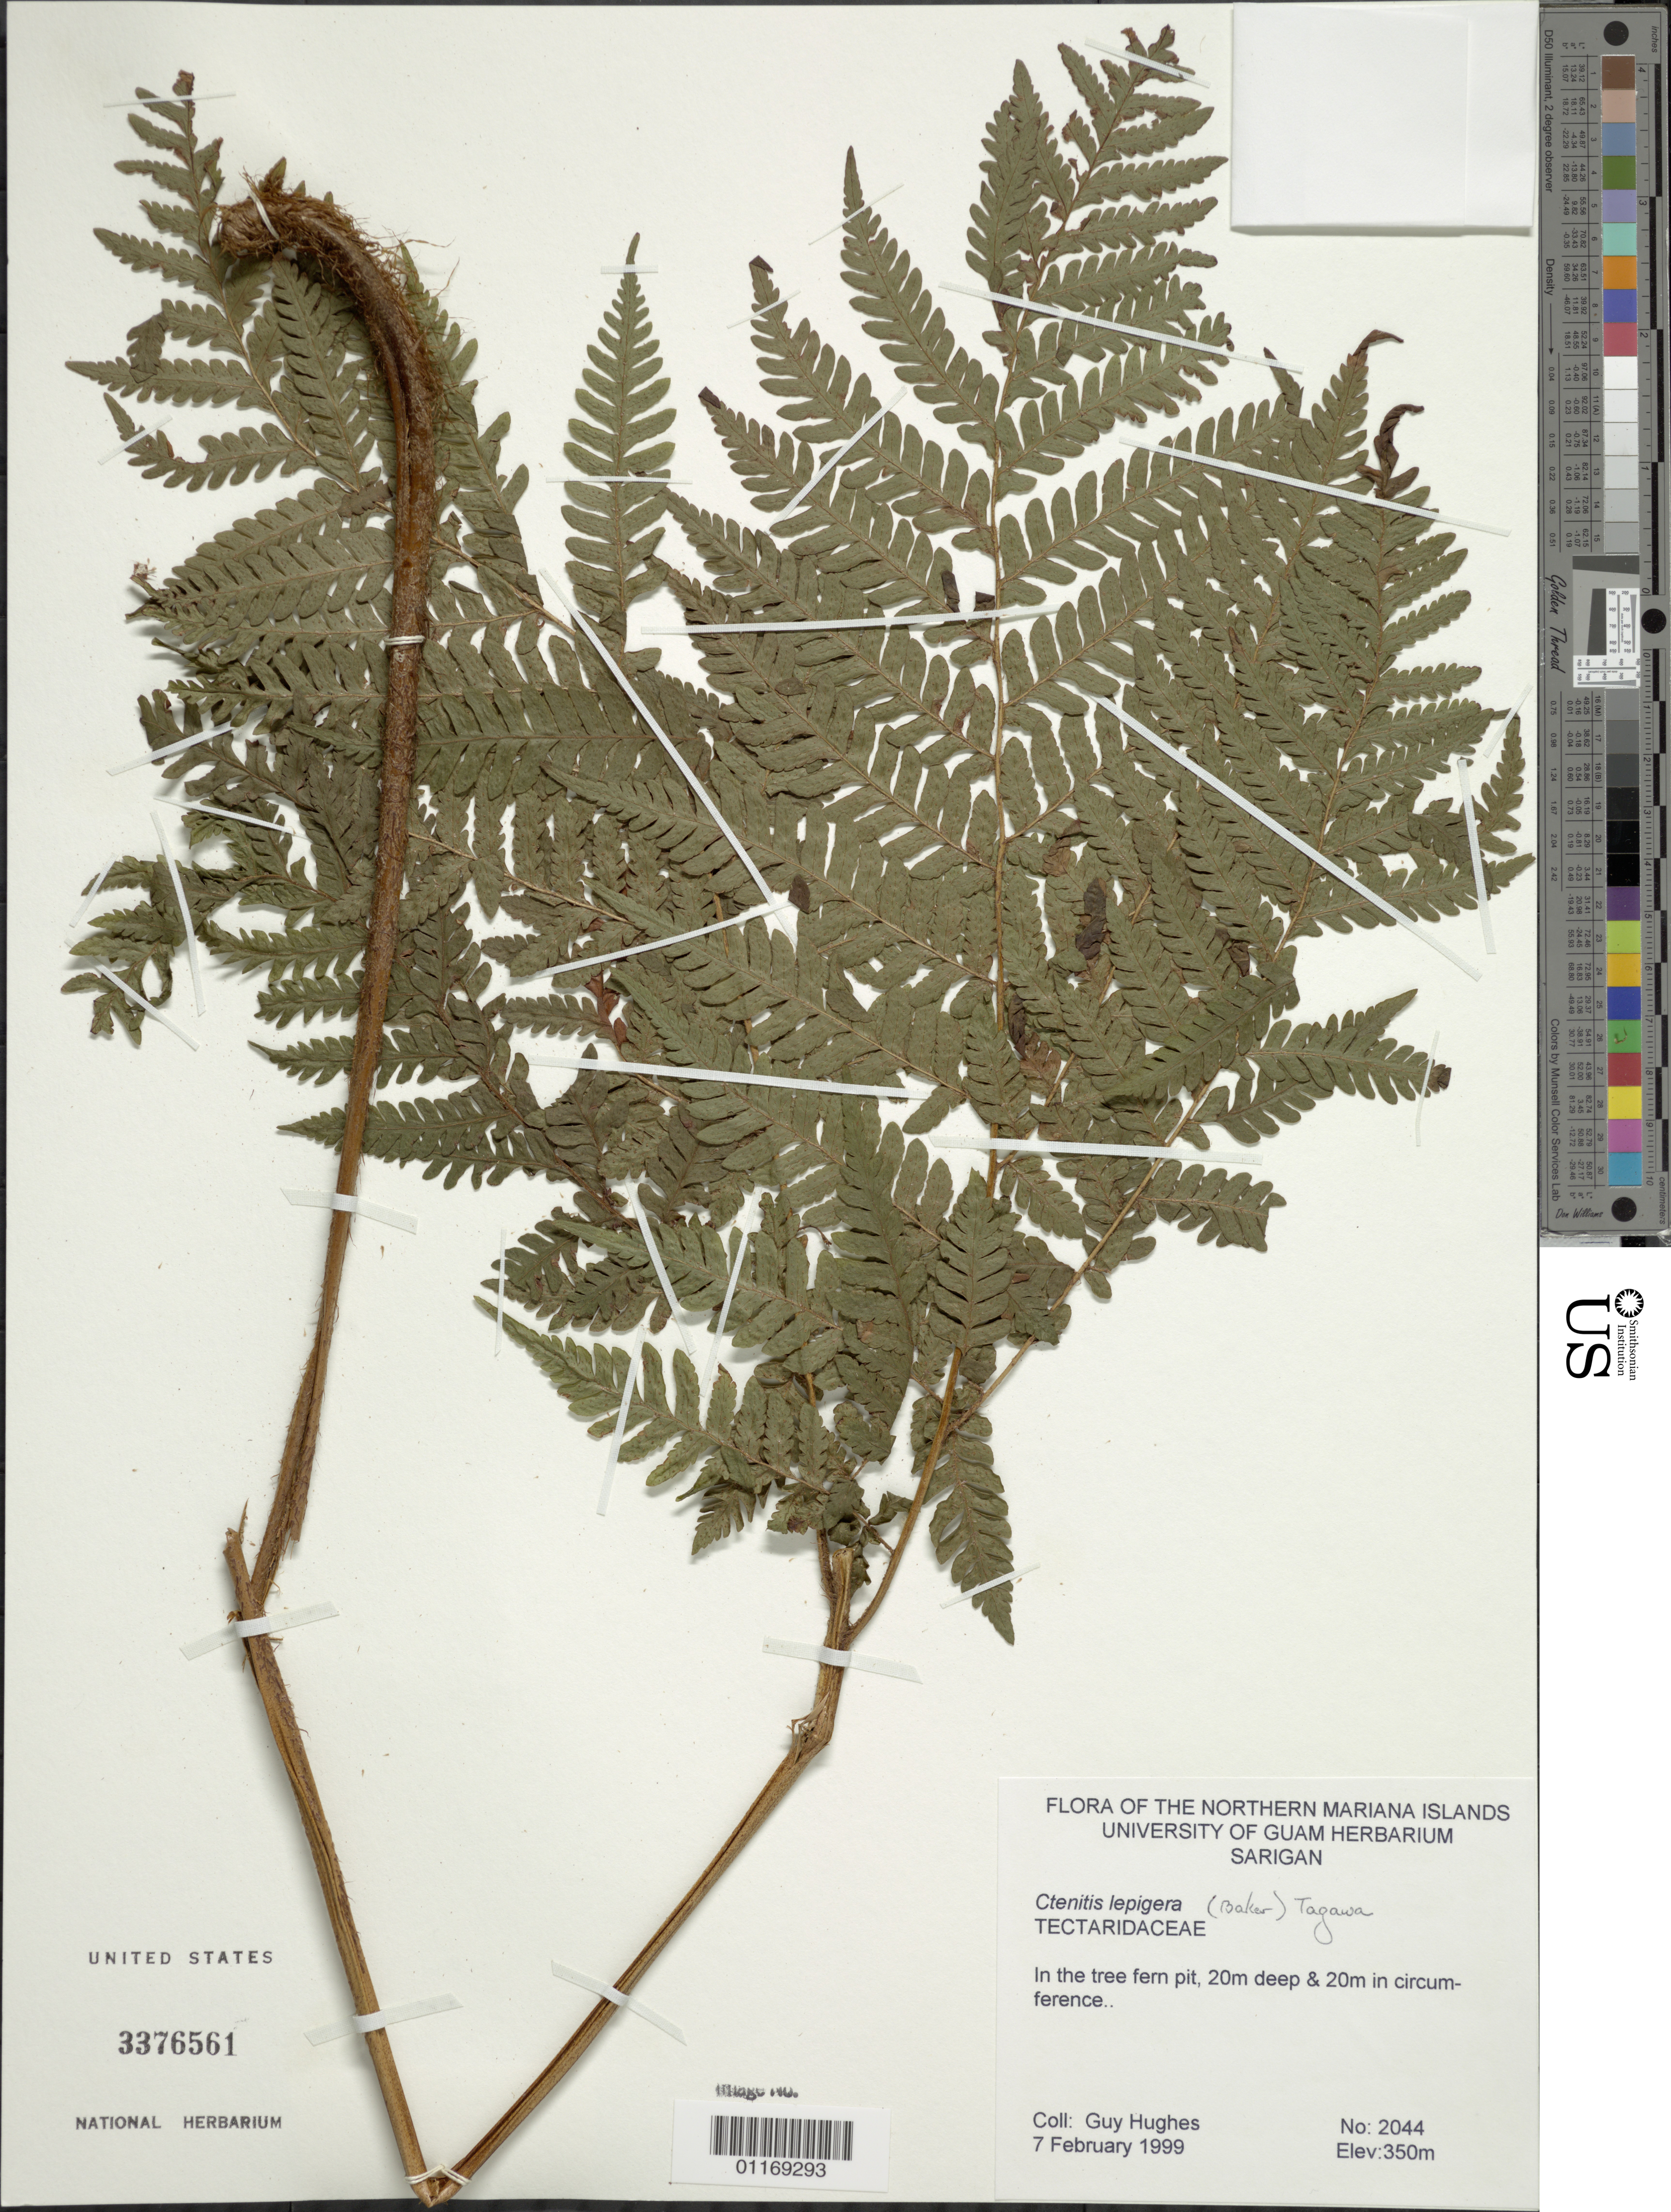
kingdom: Plantae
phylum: Tracheophyta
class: Polypodiopsida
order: Polypodiales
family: Dryopteridaceae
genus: Ctenitis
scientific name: Ctenitis lepigera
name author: (Baker) Tagawa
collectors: G. Hughes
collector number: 2044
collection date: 1999-02-07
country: Northern Mariana Islands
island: Sarigan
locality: Sarigan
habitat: iN TREE FERN PIT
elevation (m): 350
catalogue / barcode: US 3376561